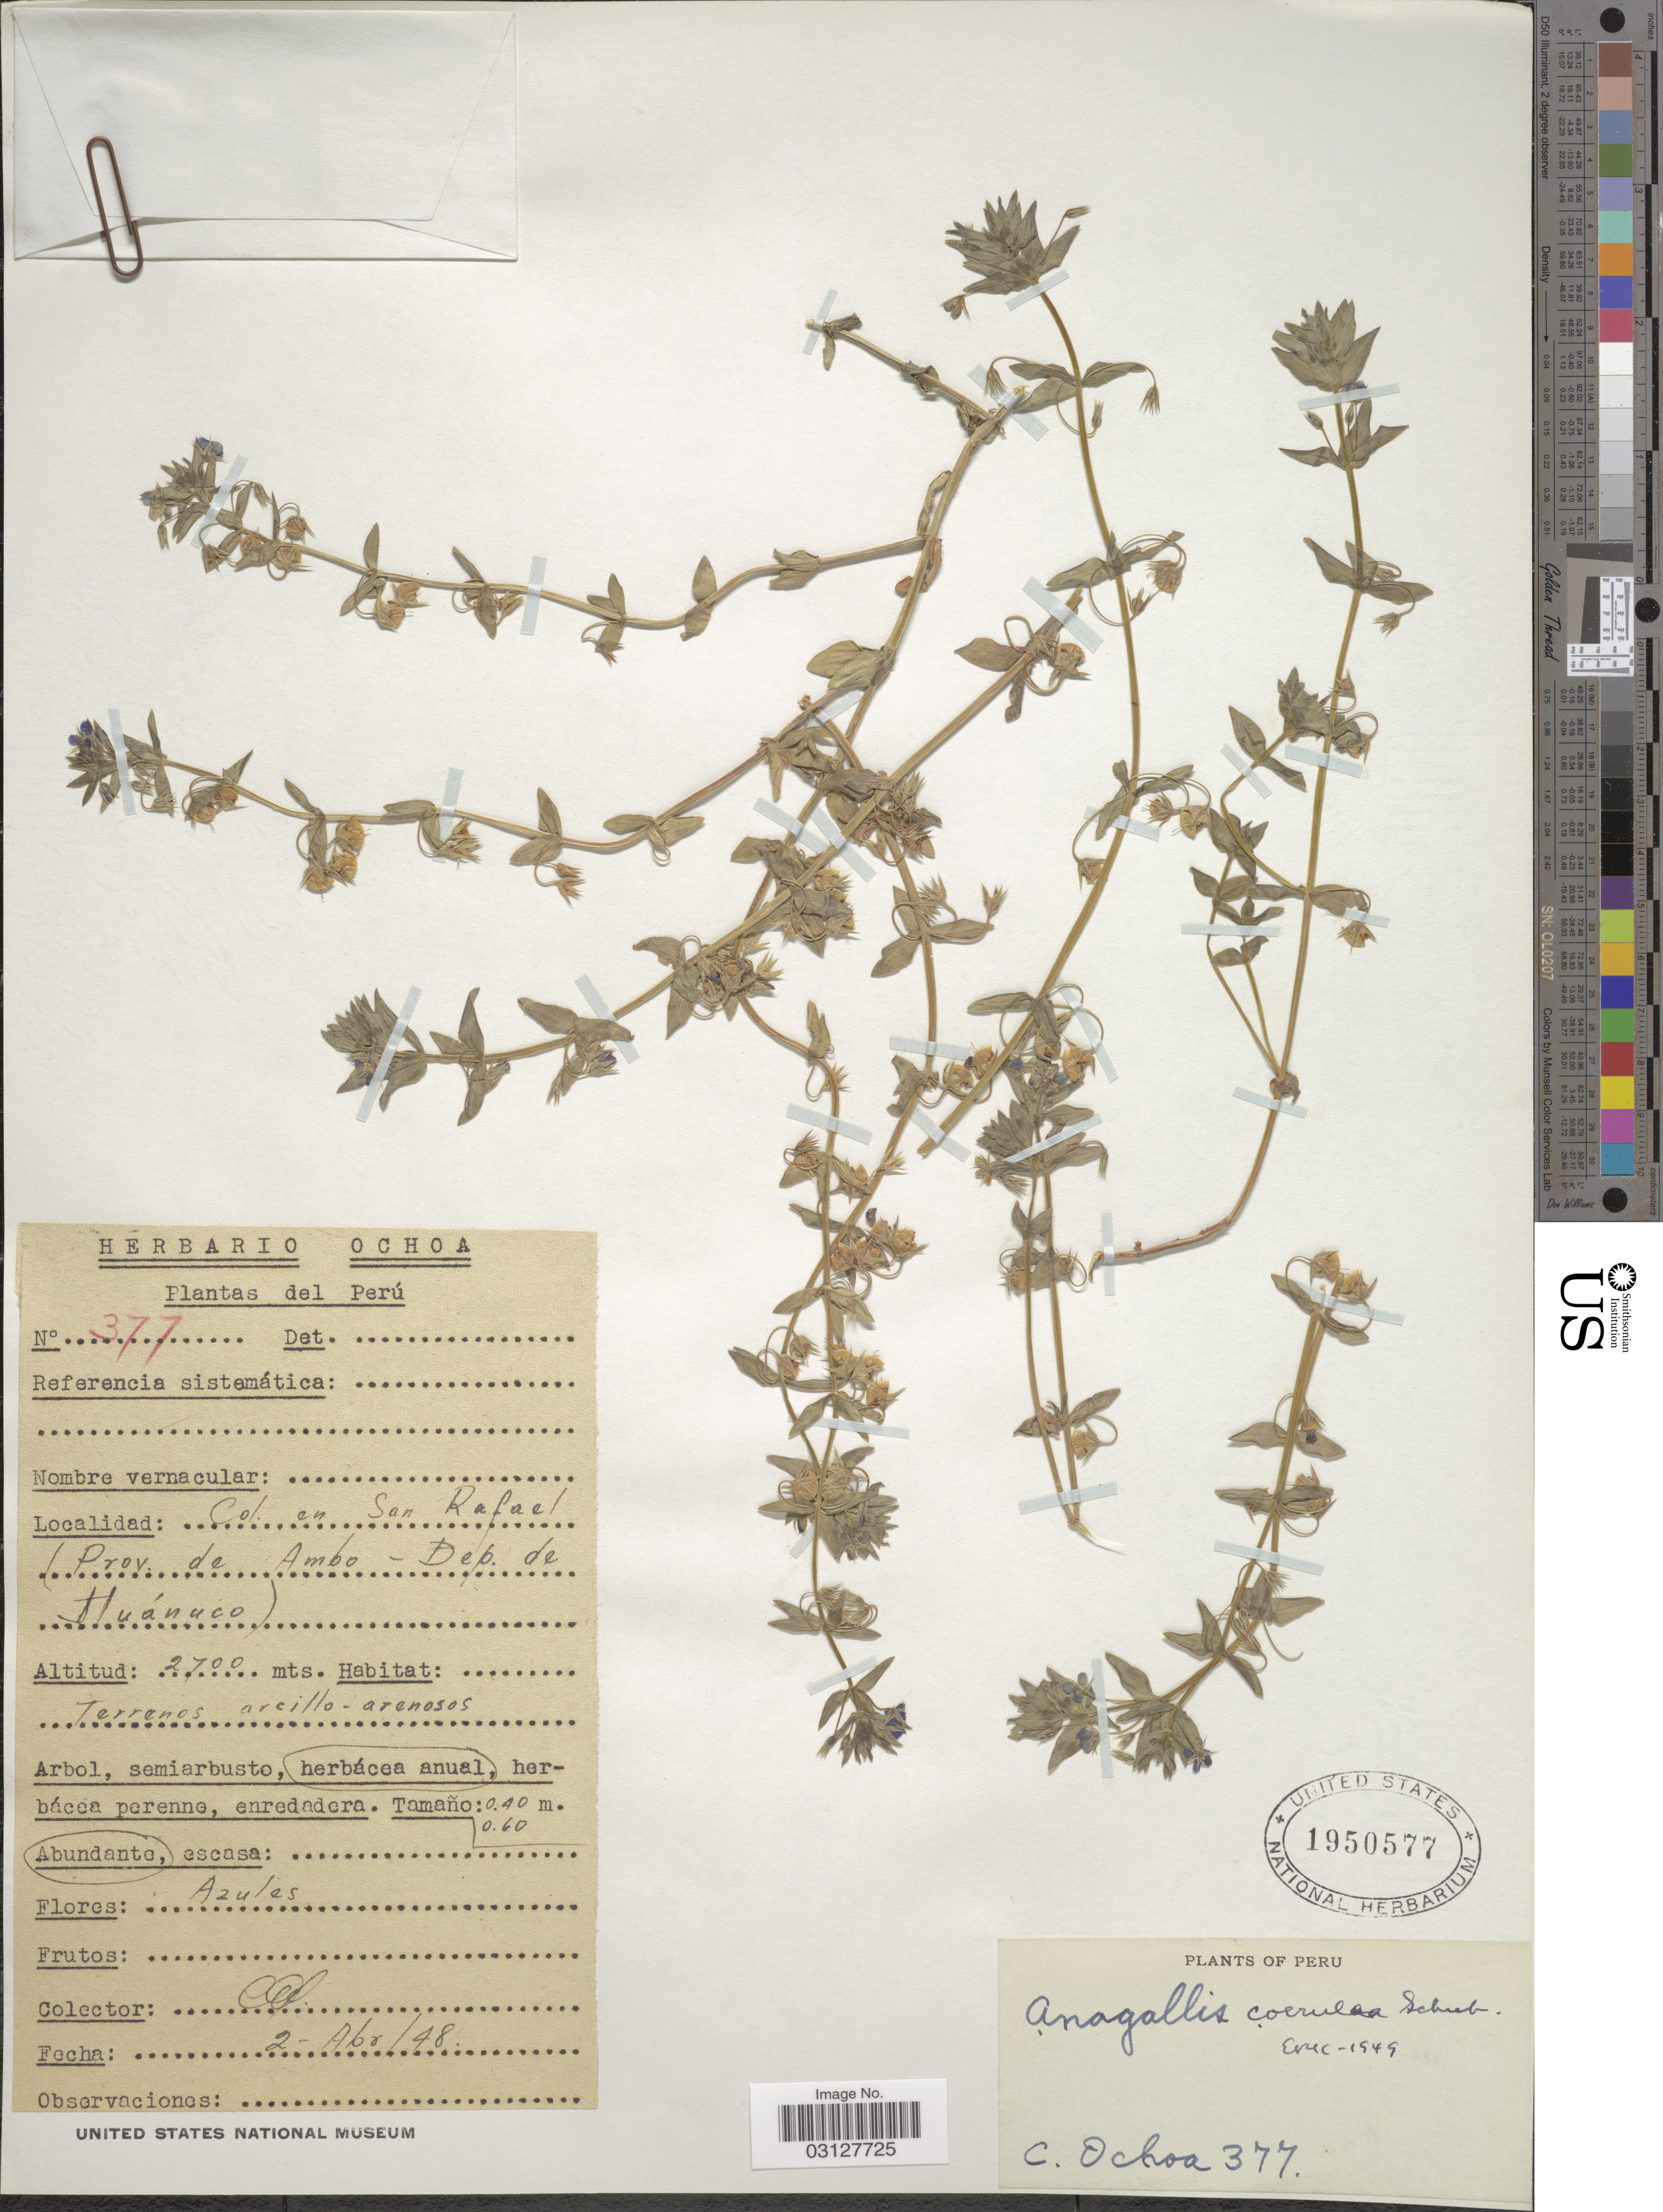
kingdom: Plantae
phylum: Tracheophyta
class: Magnoliopsida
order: Ericales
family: Primulaceae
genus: Anagallis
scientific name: Anagallis coerulea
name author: Schreb.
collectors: C. Ochoa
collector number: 377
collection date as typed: Transcribed d/m/y: 2/4/48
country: Peru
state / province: Huánuco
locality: Col en San Rafael (Prov. de Ambo - Dep. de Huánuco).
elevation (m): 2700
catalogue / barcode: US 1950577